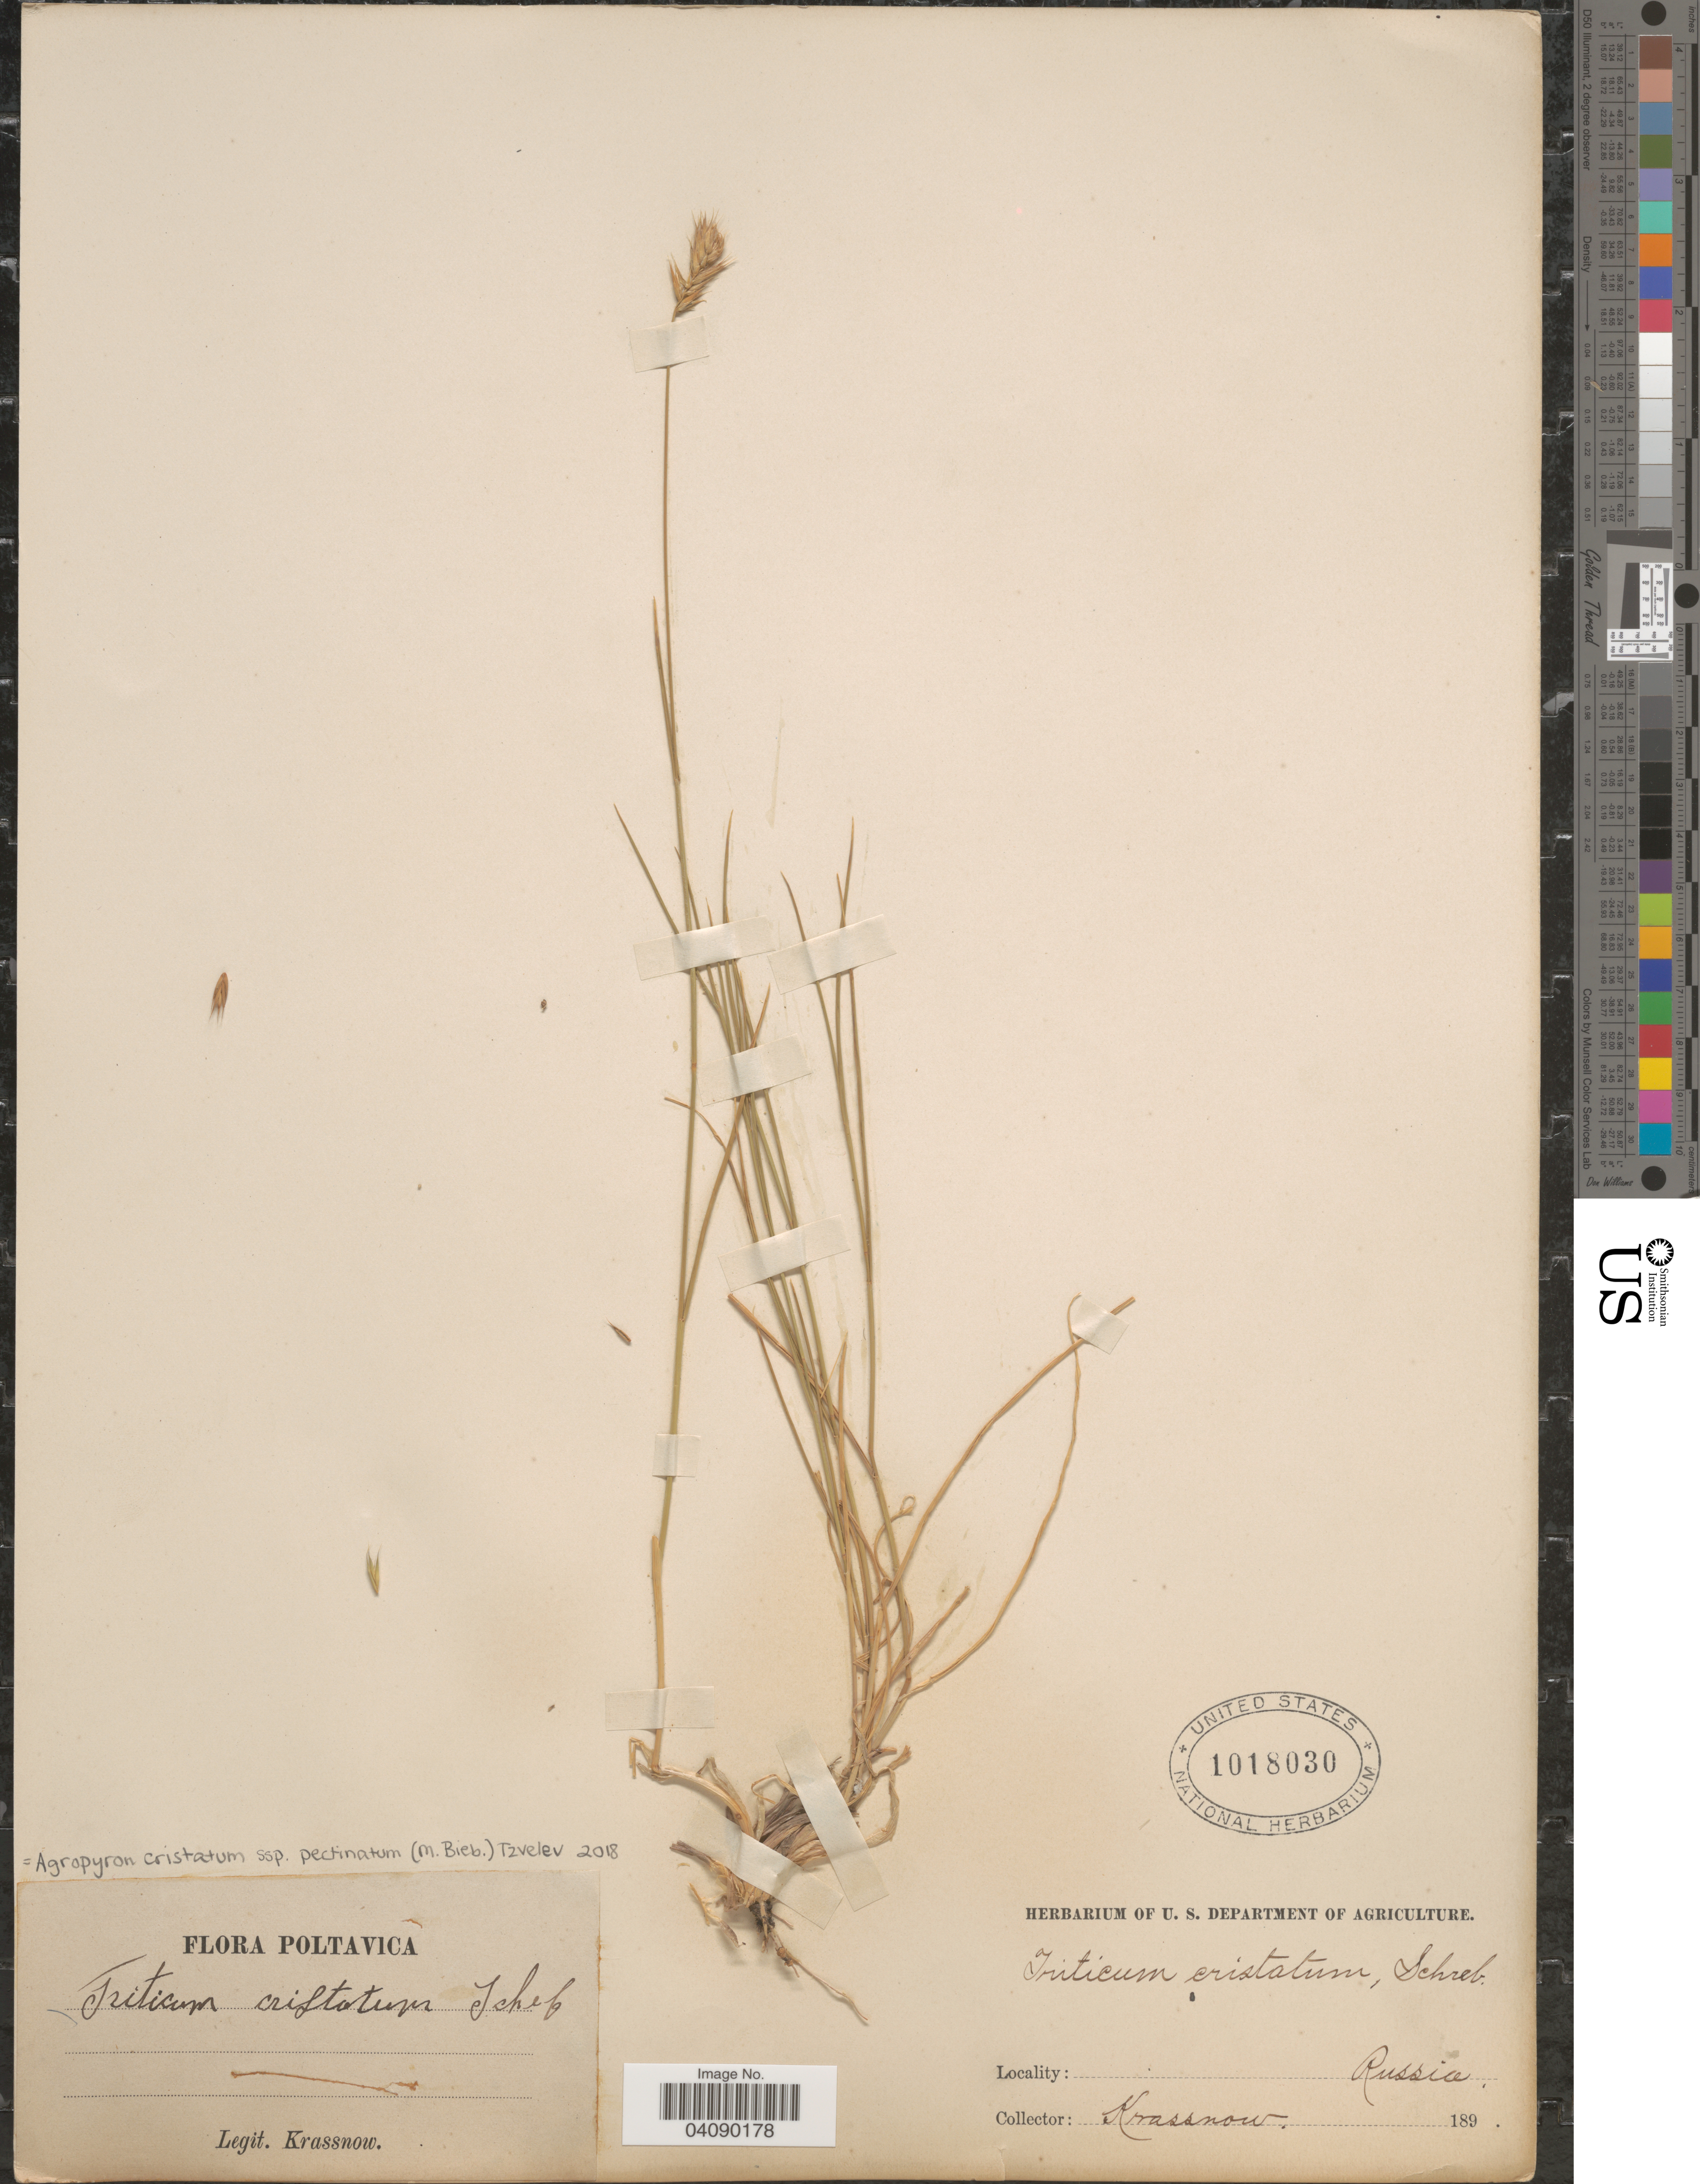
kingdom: Plantae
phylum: Tracheophyta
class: Liliopsida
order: Poales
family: Poaceae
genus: Agropyron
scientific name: Agropyron cristatum subsp. pectinatum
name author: (M. Bieb.) Tzvelev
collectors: -. Krassnow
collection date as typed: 189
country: Ukraine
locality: Poltavica.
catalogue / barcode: US 1018030